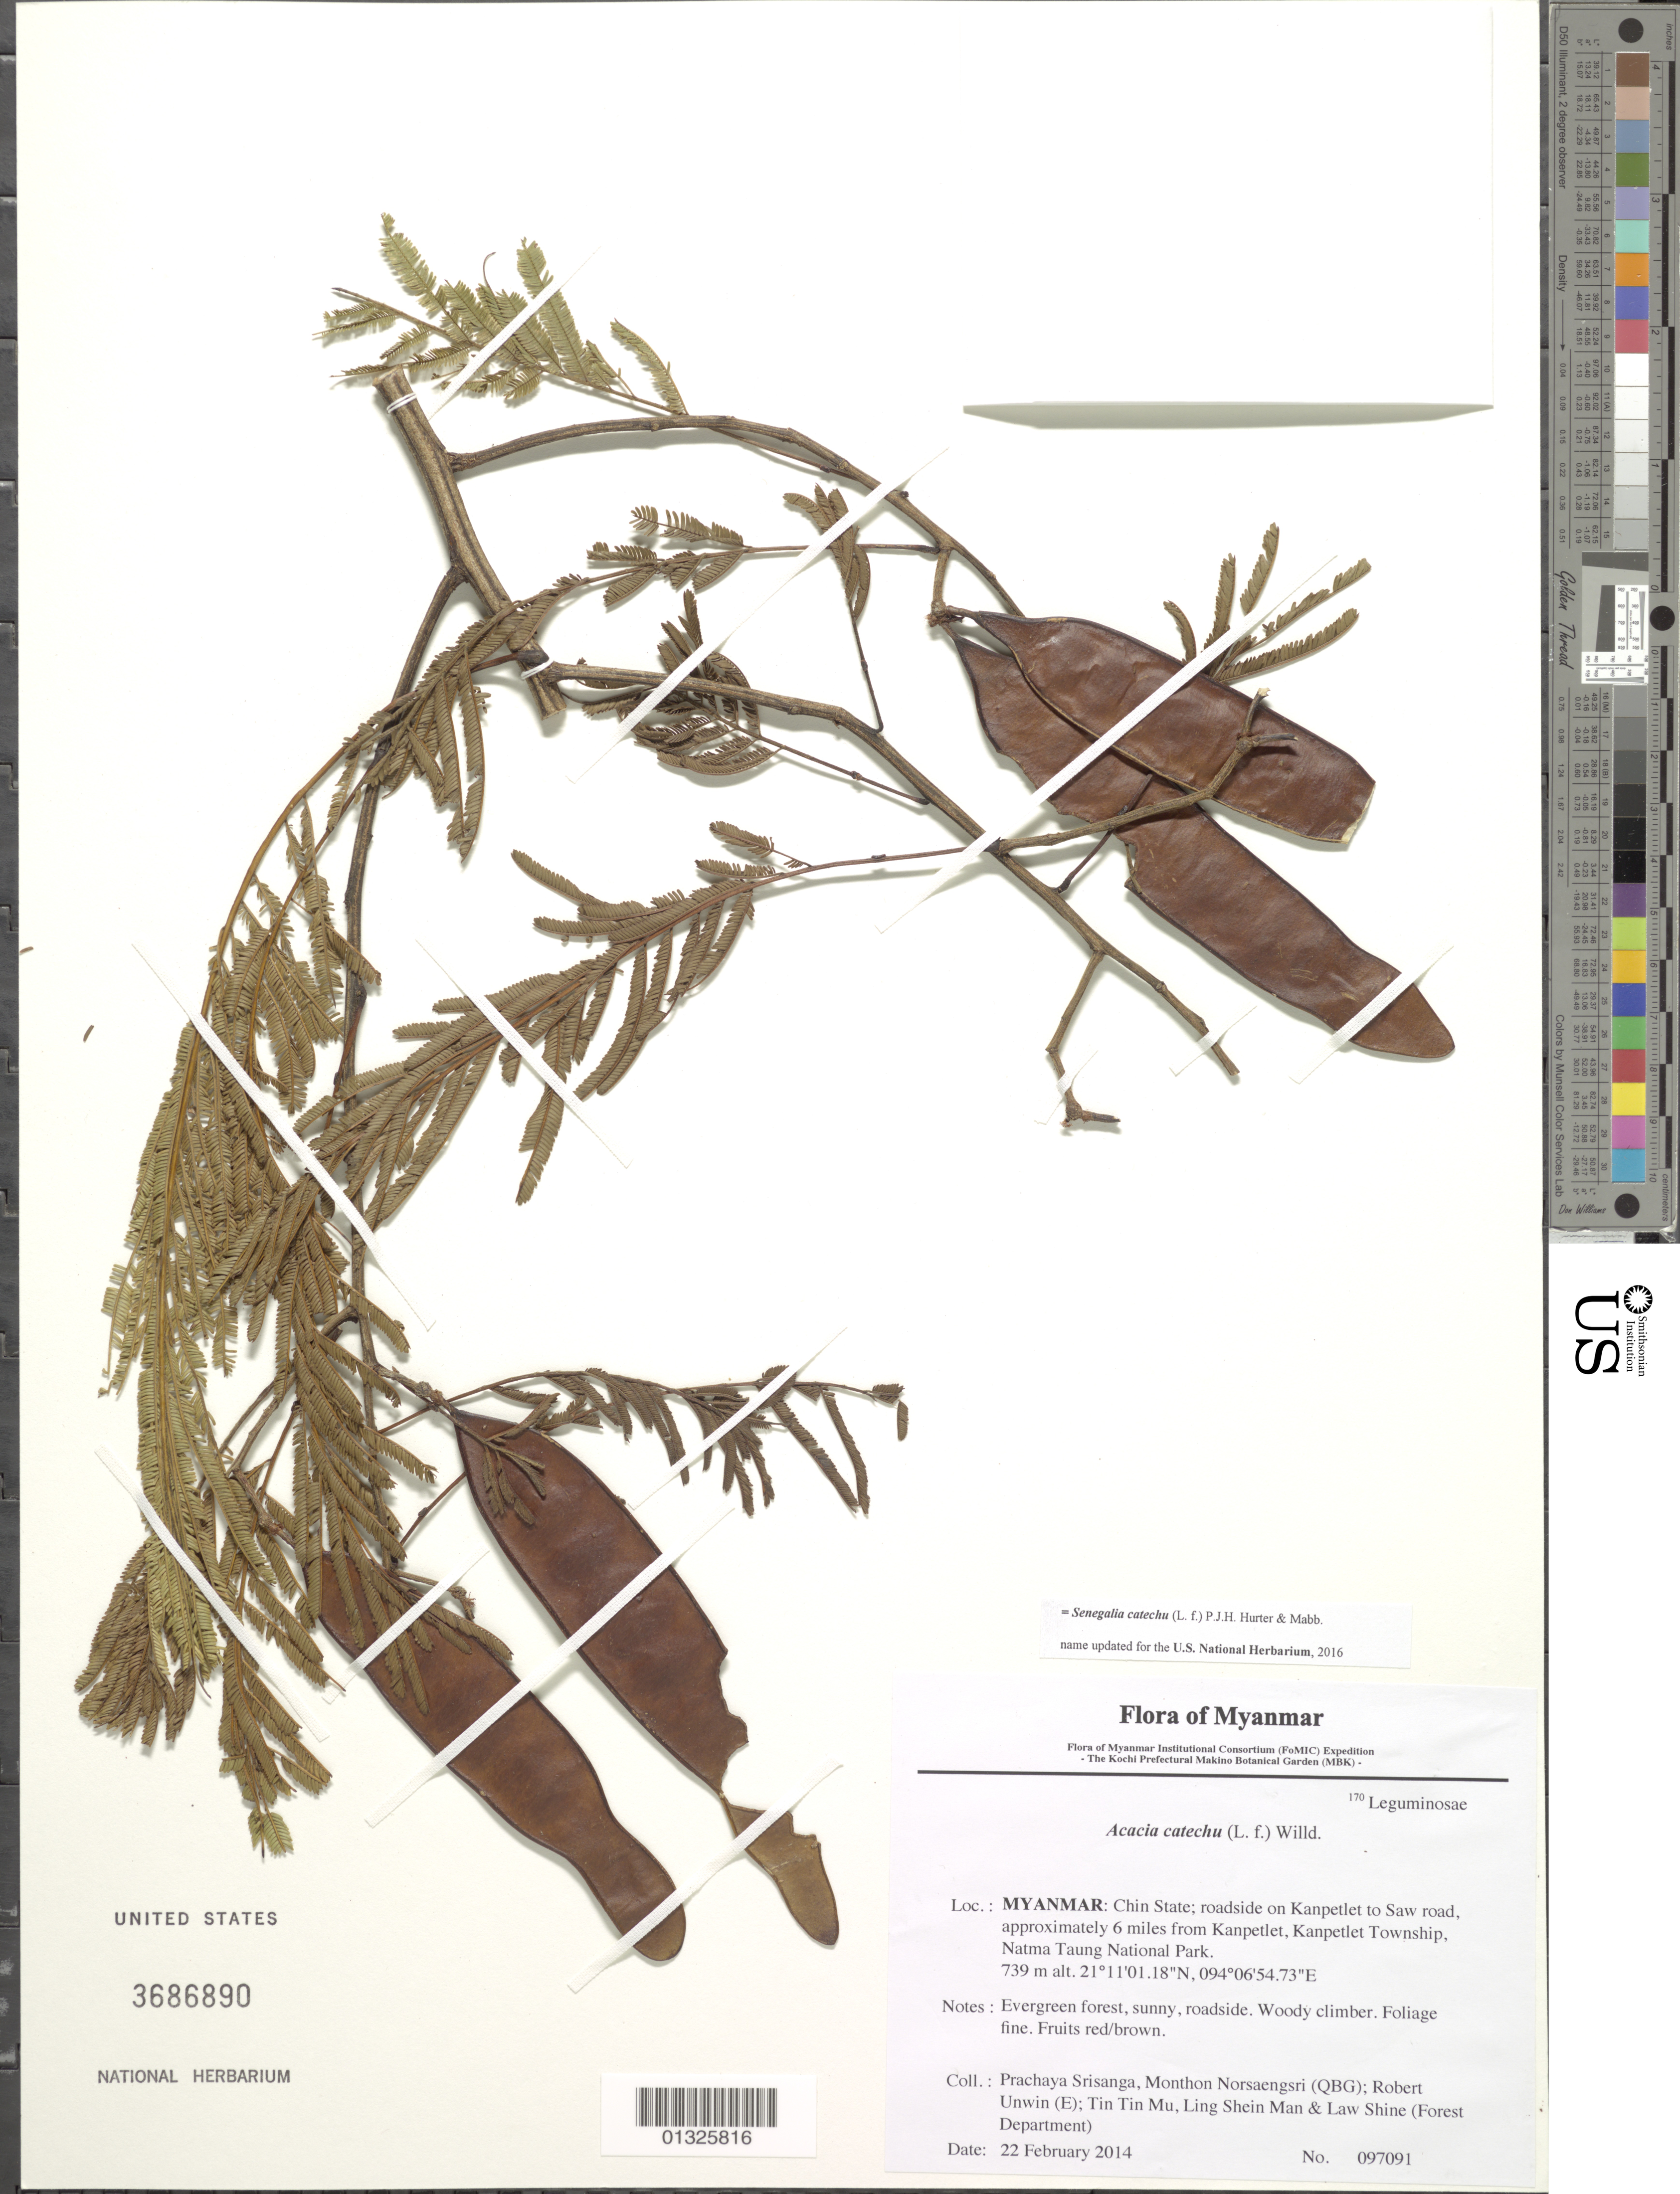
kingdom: Plantae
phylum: Tracheophyta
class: Magnoliopsida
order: Fabales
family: Fabaceae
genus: Senegalia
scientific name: Senegalia catechu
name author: (L. f.) P.J.H. Hurter & Mabb.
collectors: P. Srisanga, M. Norsaengsri, R. Unwin, Tin Tin Mu, Ling Shein Man & L. Shine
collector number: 97091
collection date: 2014-02-22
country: Myanmar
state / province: Chin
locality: Roadside on Kanpetlet to Saw road, approximately 6 miles from Kanpetlet, Kanpetlet Township, Natma Taung National Park.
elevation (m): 739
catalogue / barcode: US 3686890